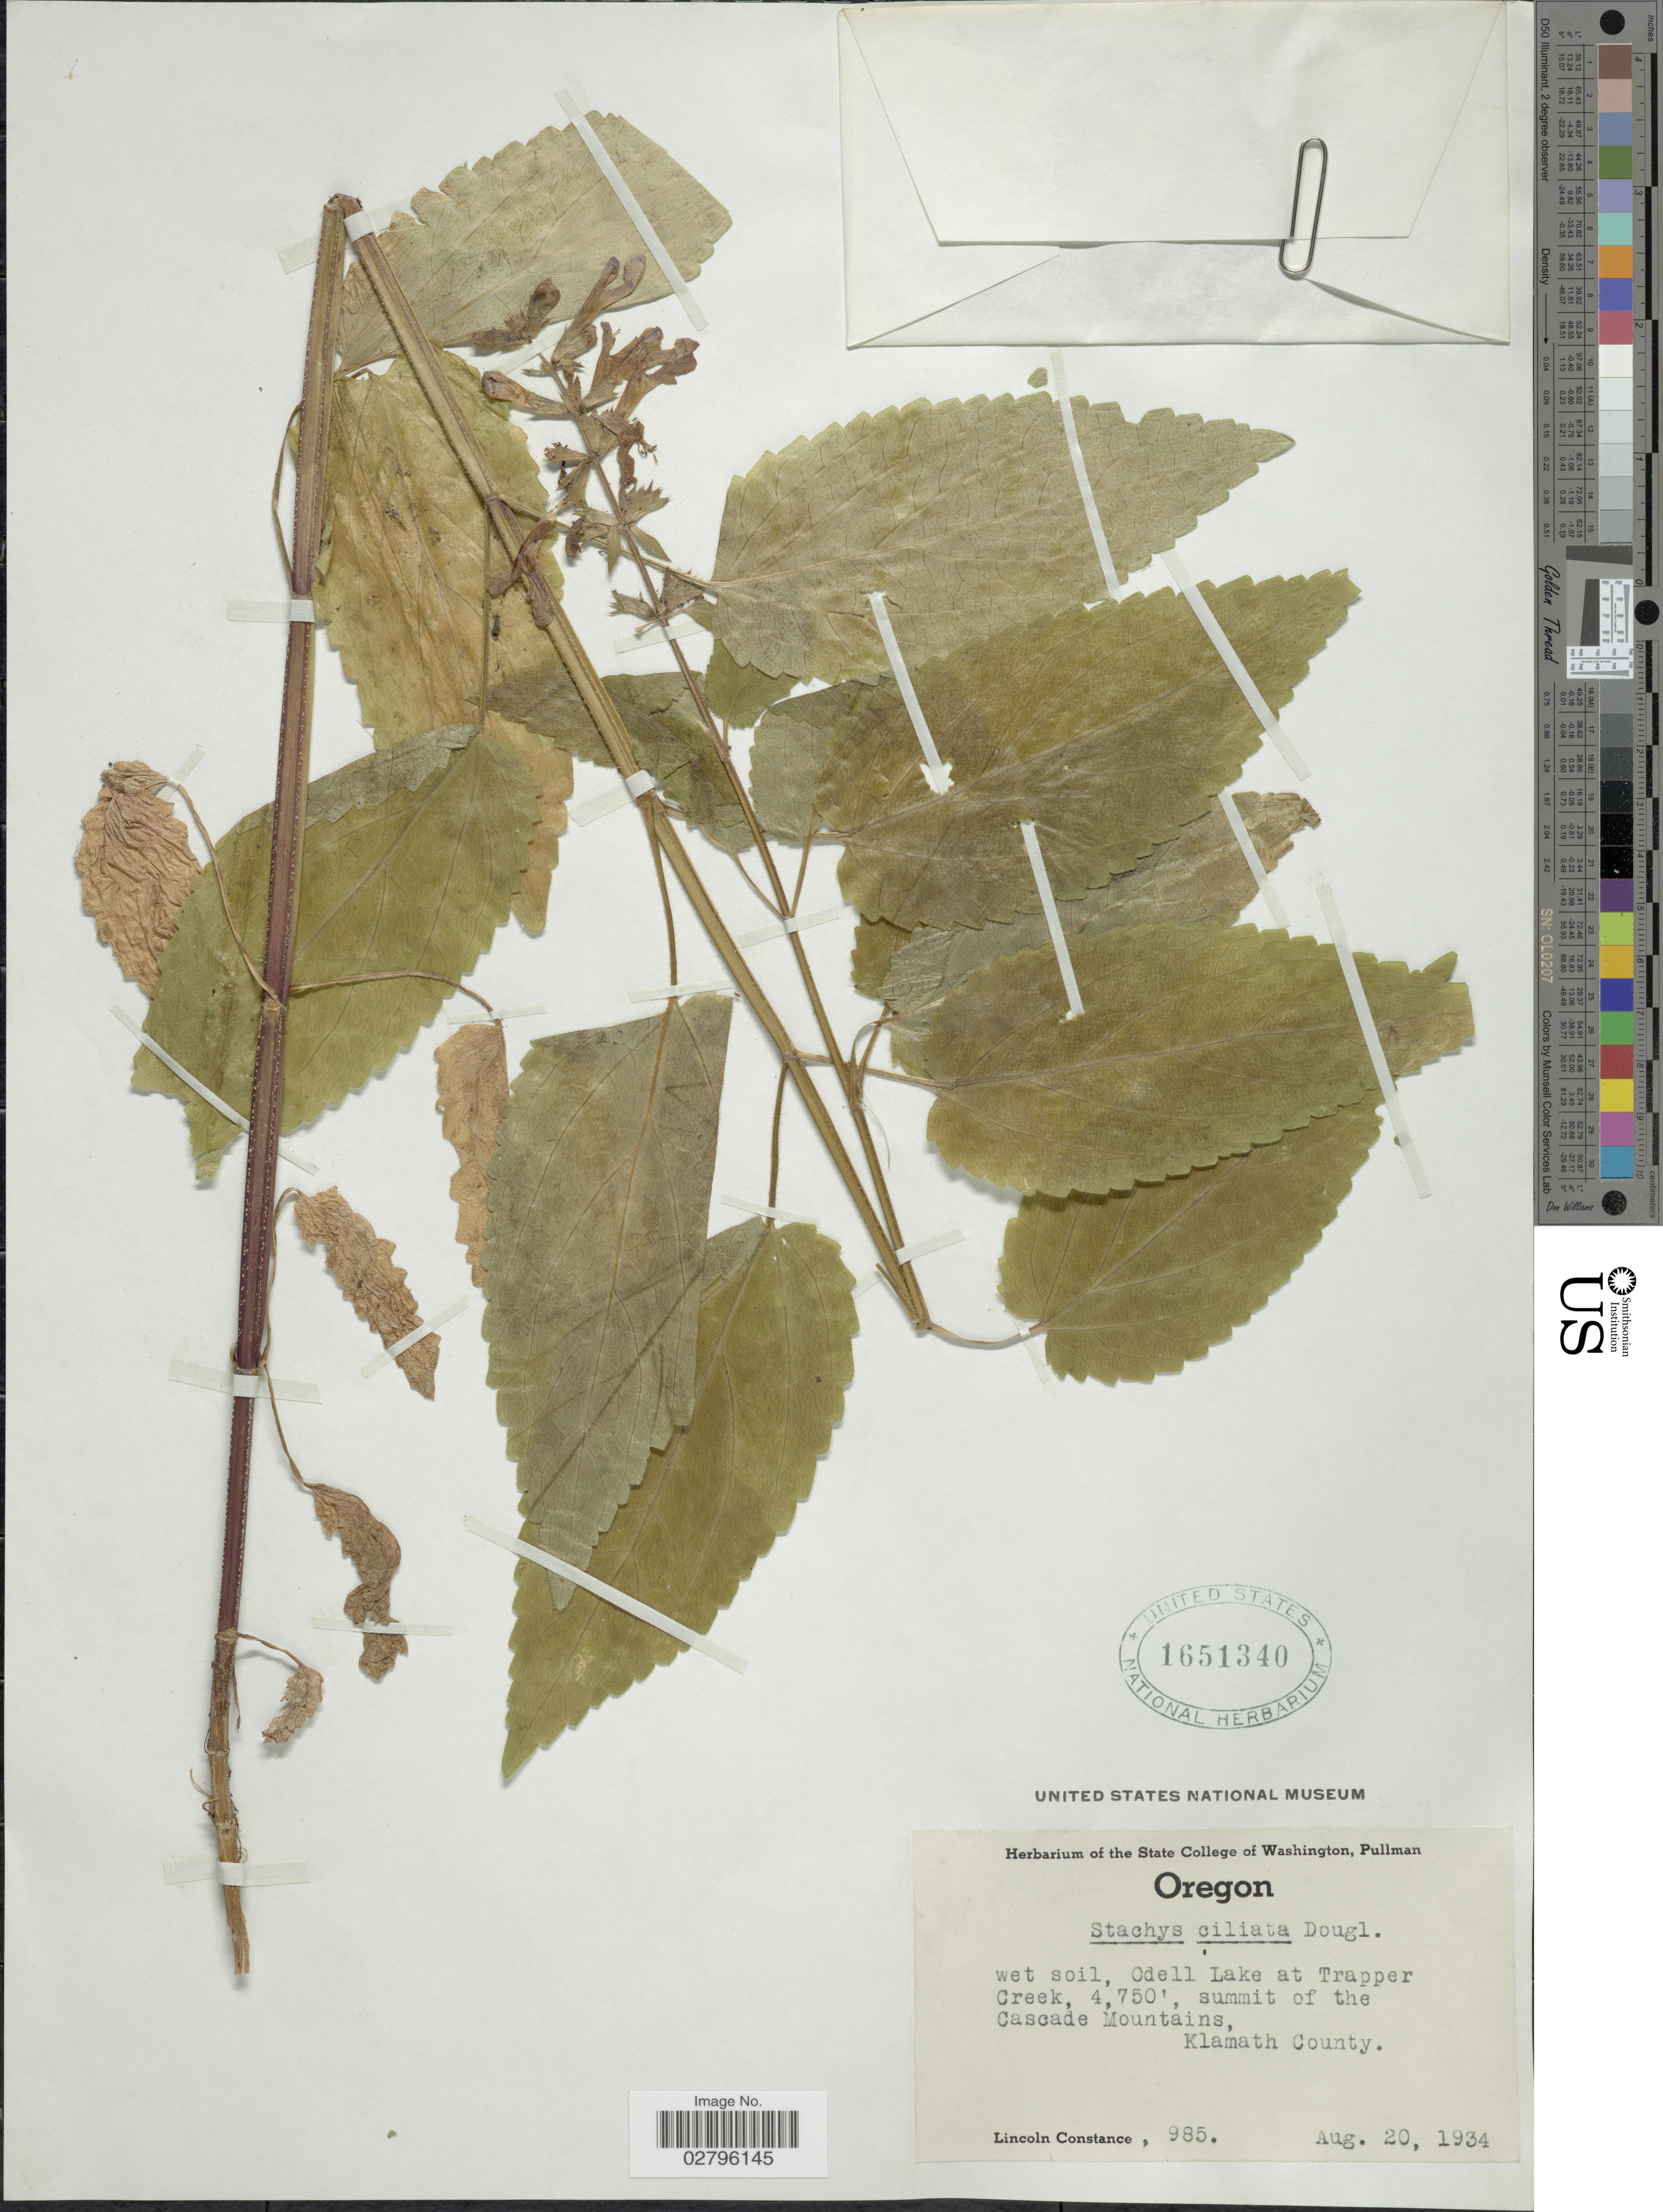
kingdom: Plantae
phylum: Tracheophyta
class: Magnoliopsida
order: Lamiales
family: Lamiaceae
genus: Stachys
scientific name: Stachys ciliata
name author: Douglas ex Benth.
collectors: L. Constance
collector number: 985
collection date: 1934-08-20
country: United States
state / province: Oregon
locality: Odell Lake at Trapper Creek, summit of the Cascade Mountains, Klamath County.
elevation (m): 1393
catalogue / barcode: US 1651340